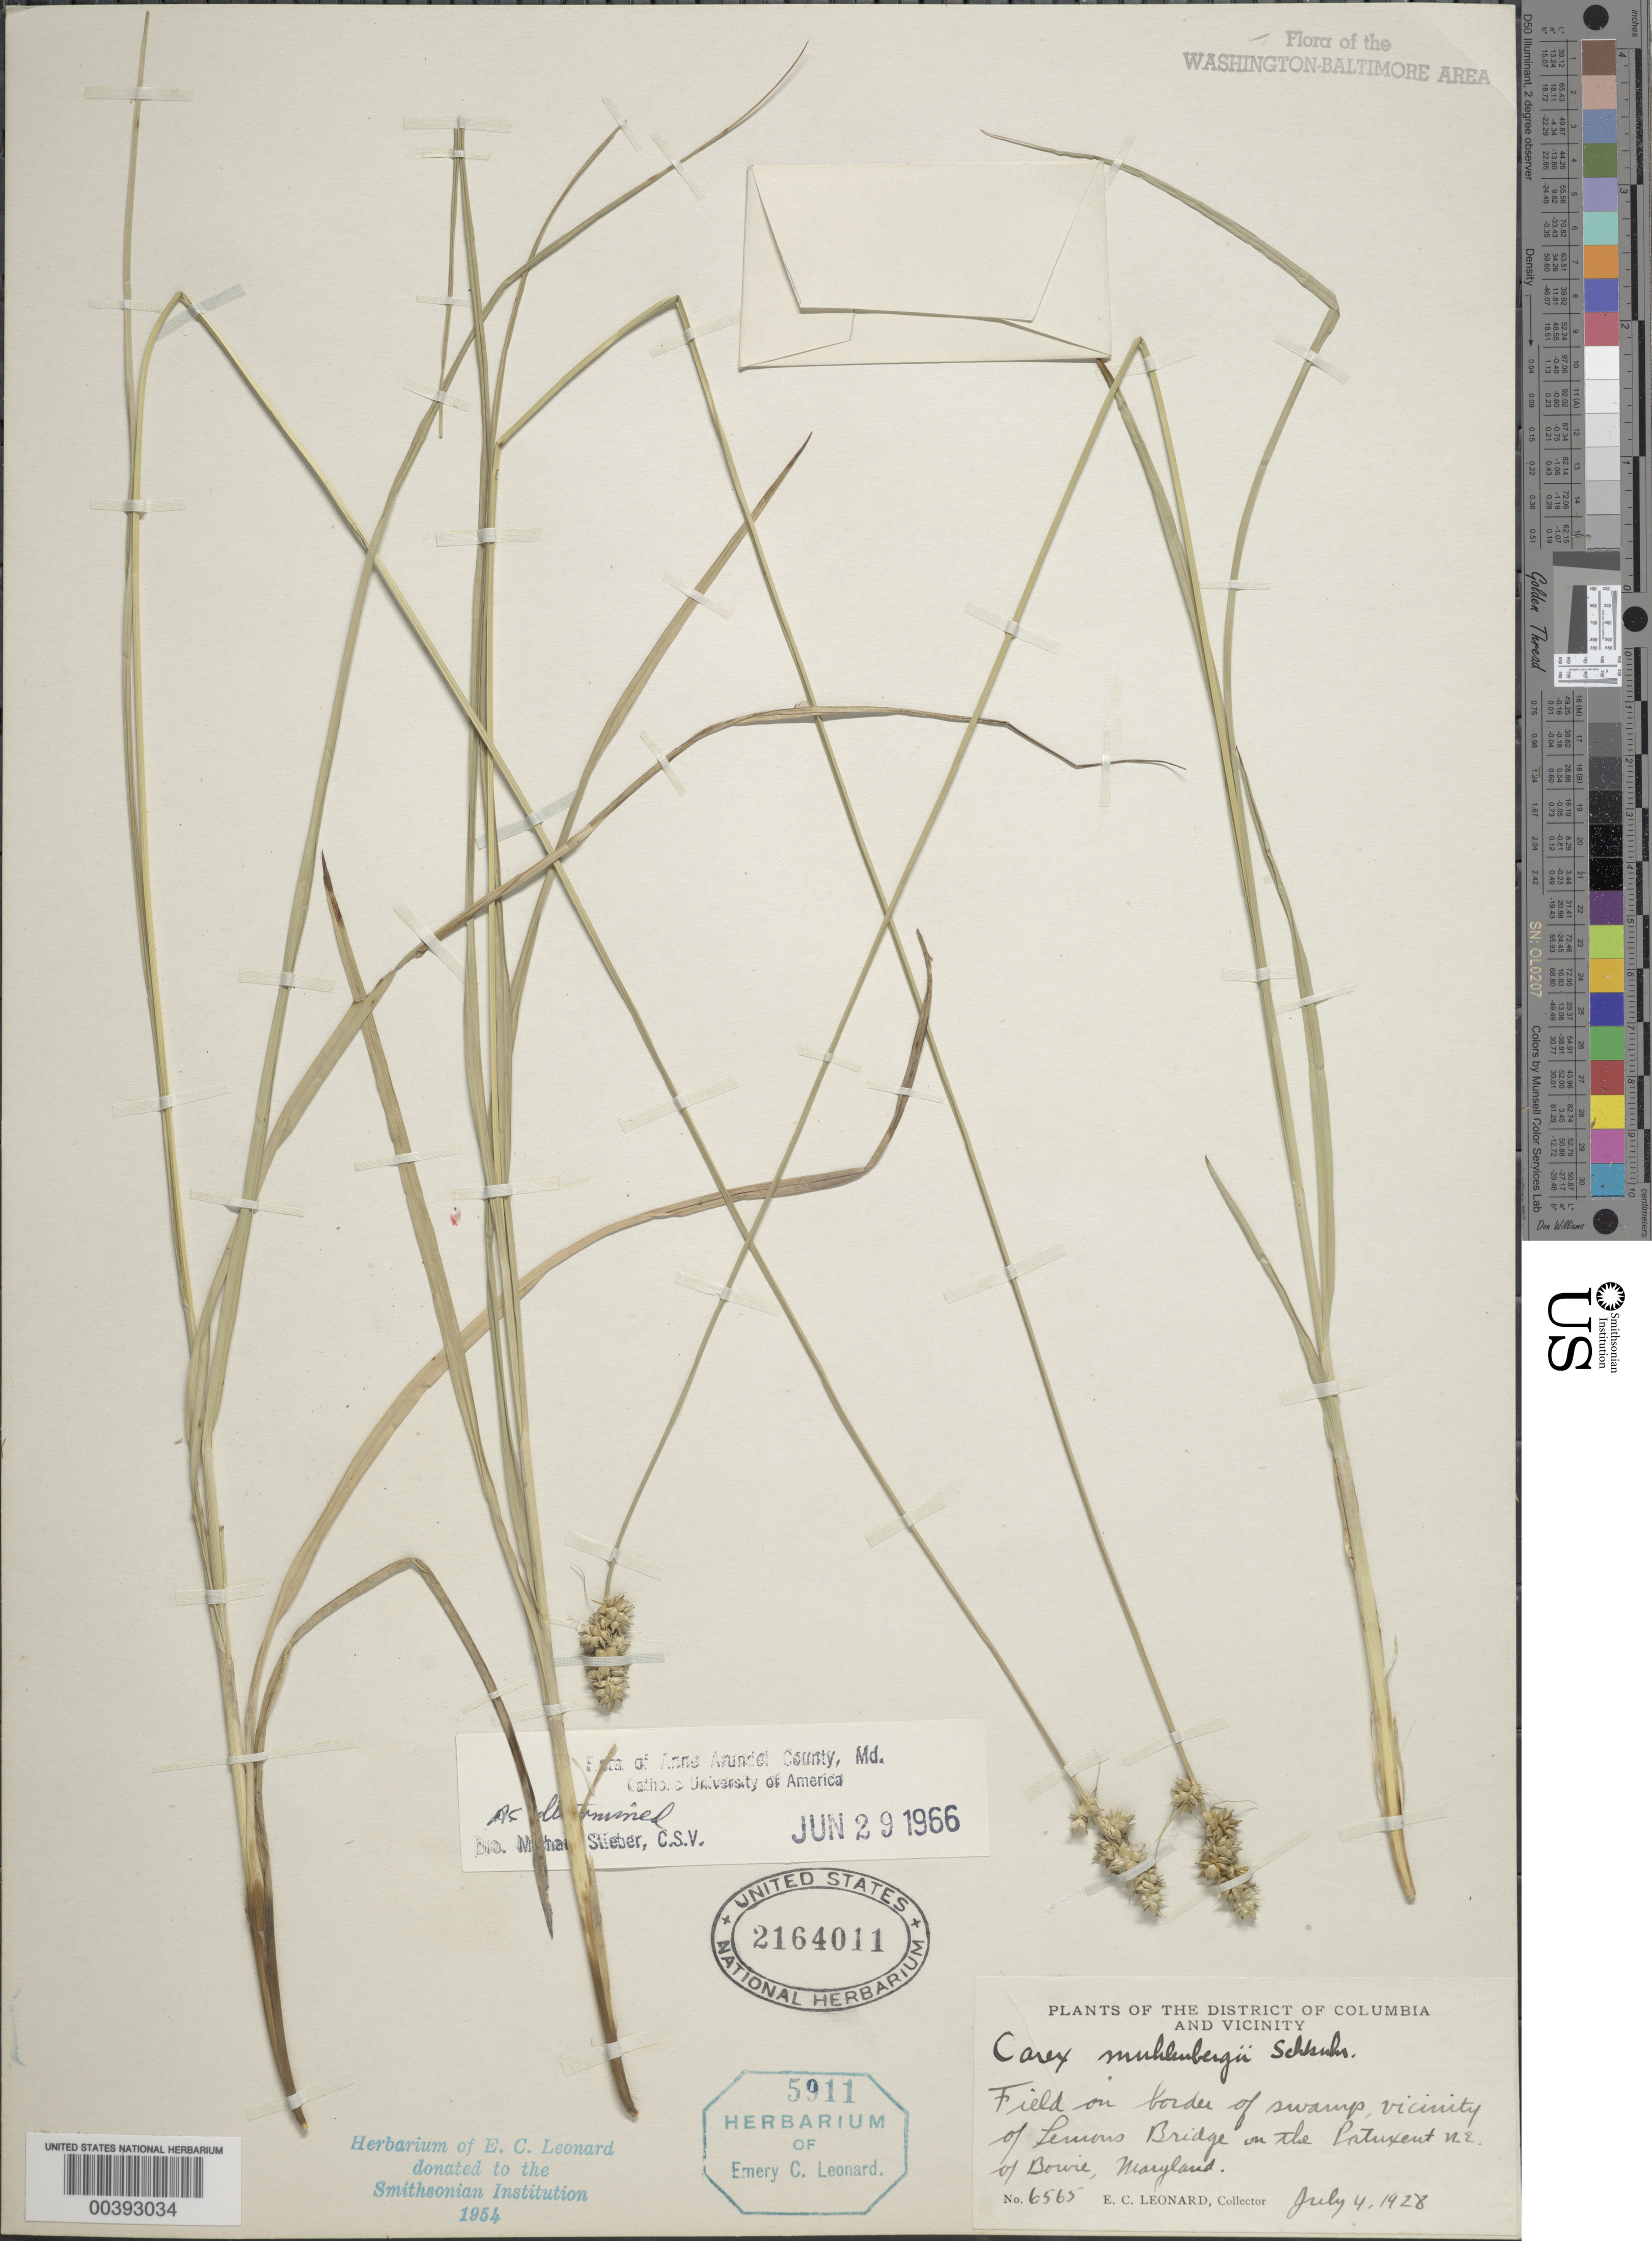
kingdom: Plantae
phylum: Tracheophyta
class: Liliopsida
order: Poales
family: Cyperaceae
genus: Carex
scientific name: Carex muehlenbergii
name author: Willd.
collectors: E. C. Leonard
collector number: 6565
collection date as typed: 04 Jul 1928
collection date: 1928-07-04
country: United States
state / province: Maryland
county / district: Anne Arundel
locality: Lemons Bridge, Patuxent River, northeast of Bowie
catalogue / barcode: US 2164011